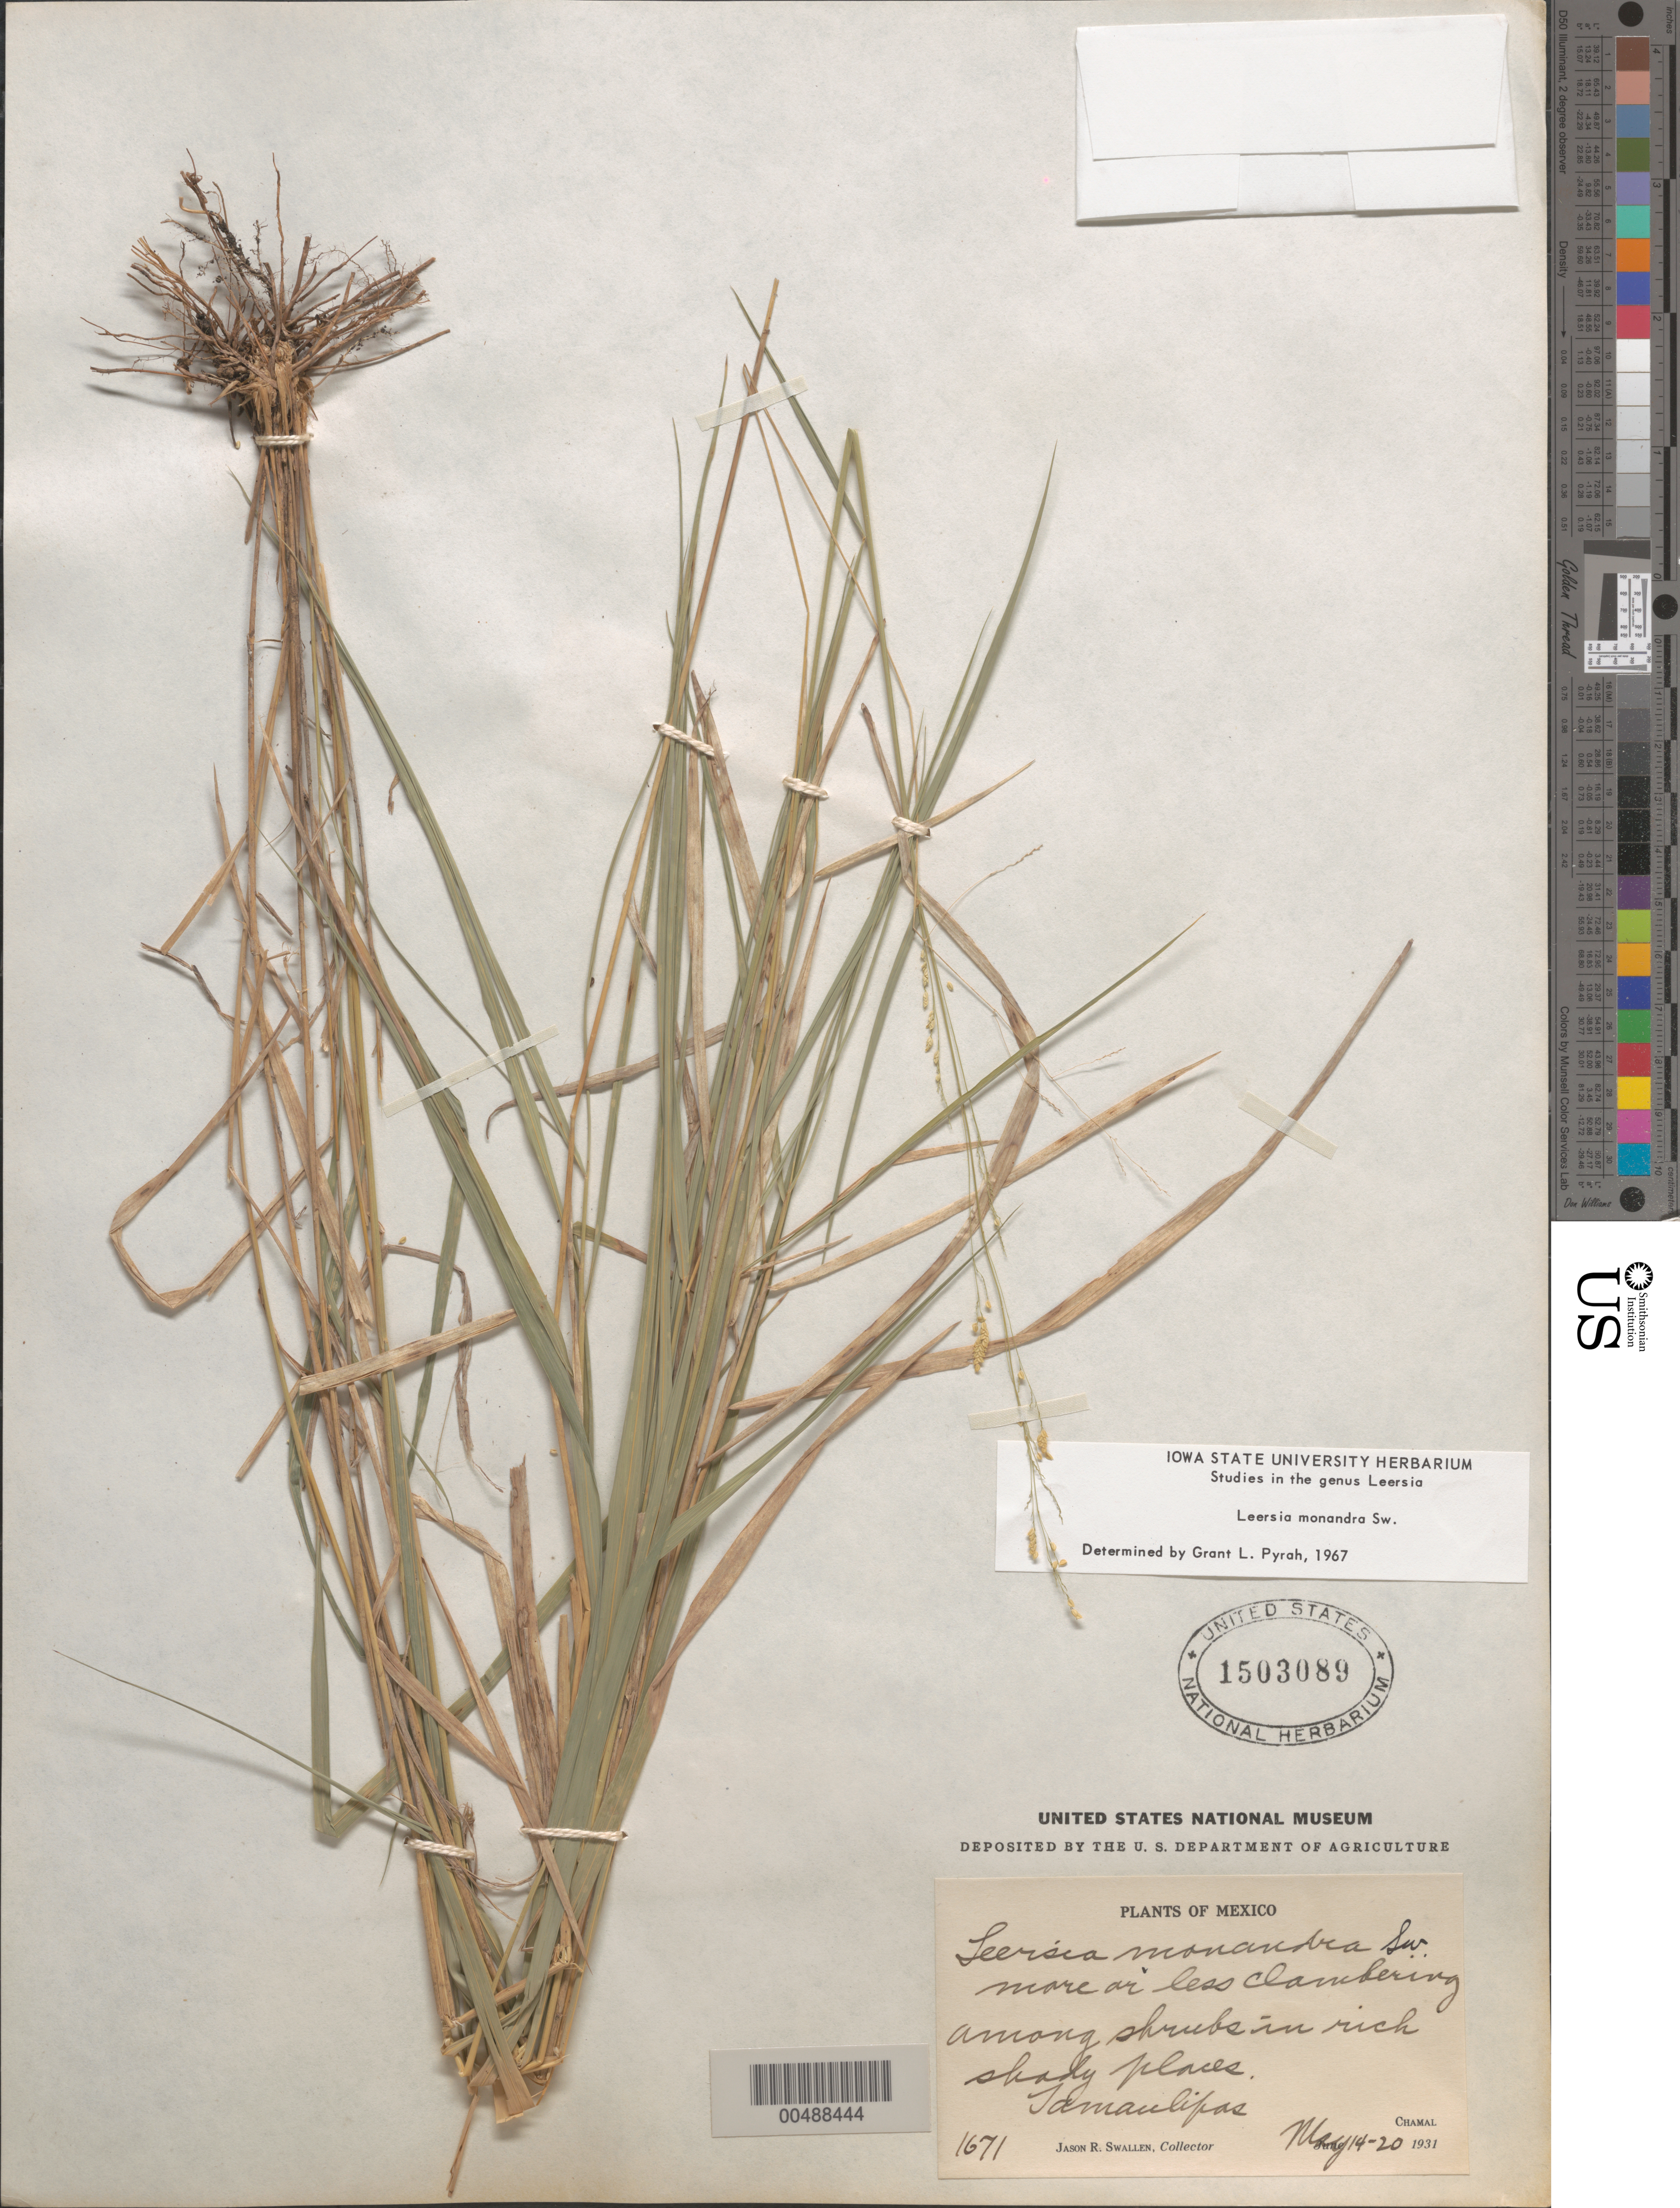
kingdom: Plantae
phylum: Tracheophyta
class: Liliopsida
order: Poales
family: Poaceae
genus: Leersia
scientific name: Leersia monandra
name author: Sw.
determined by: Pyrah, G. L.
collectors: J. R. Swallen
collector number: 1671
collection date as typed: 14 May 1931 to 20 May 1931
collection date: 1931-05-14/1931-05-20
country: Mexico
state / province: Tamaulipas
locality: Chamal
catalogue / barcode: US 1503089